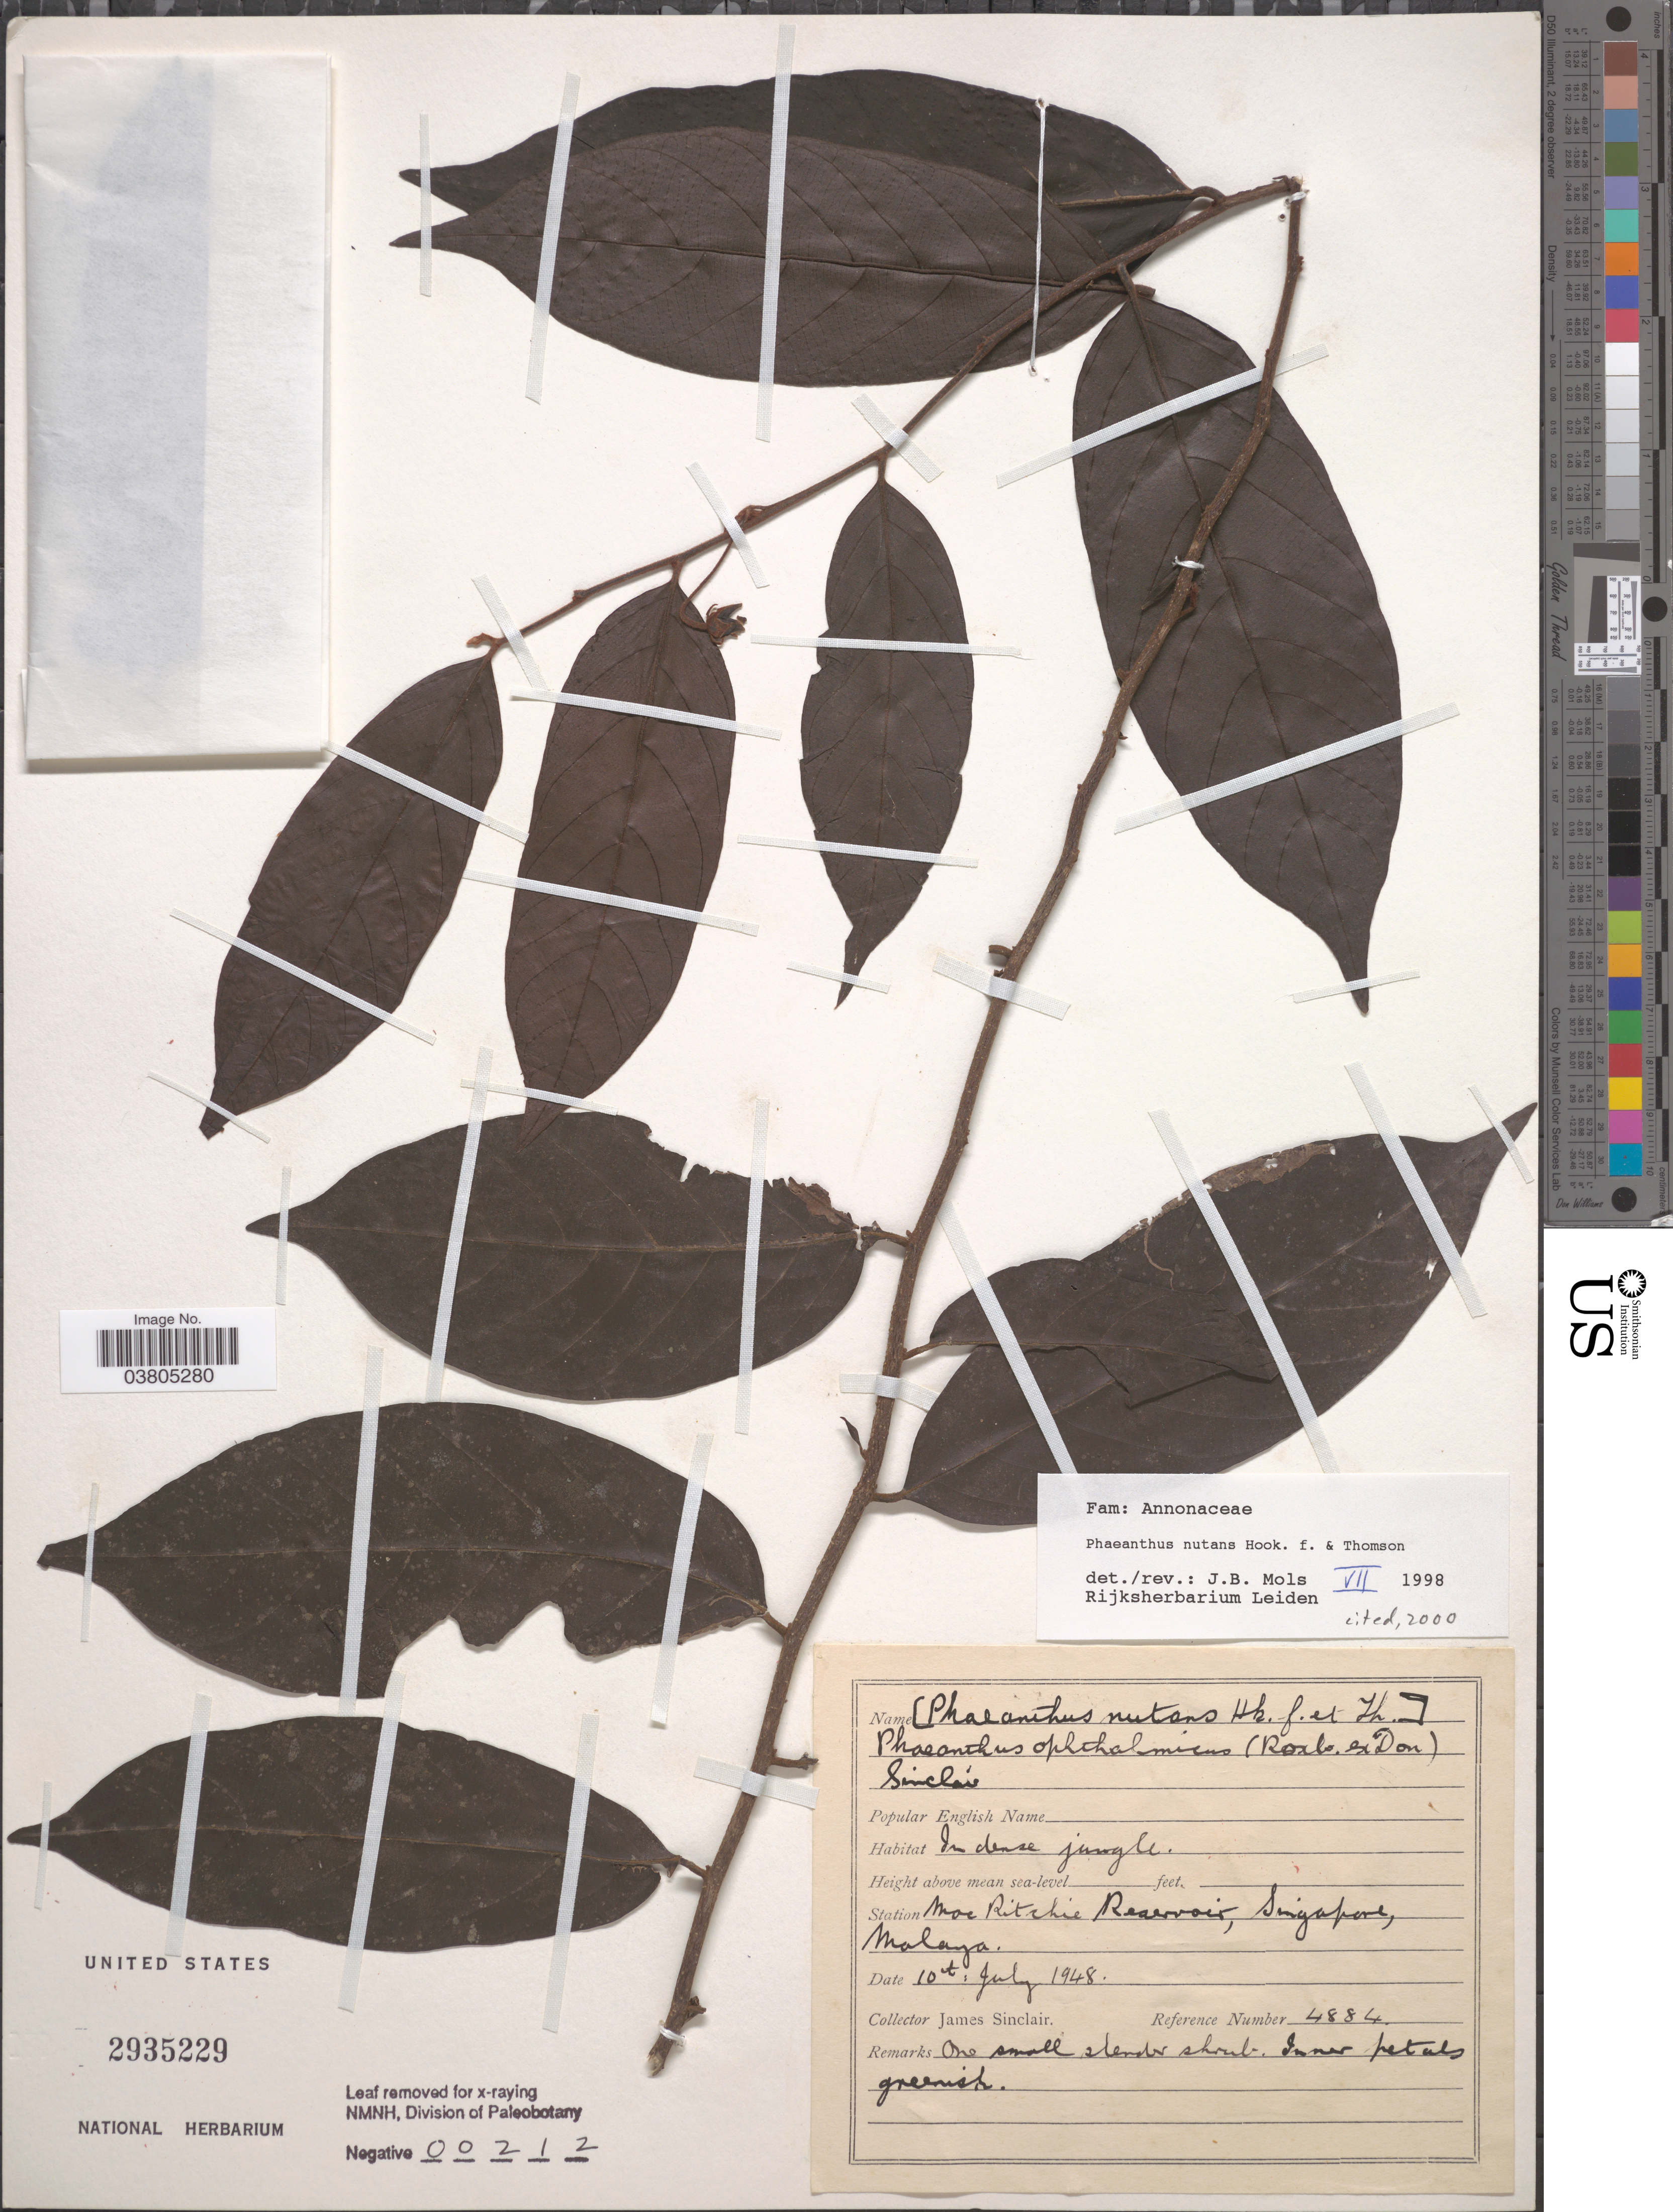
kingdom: Plantae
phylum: Tracheophyta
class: Magnoliopsida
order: Magnoliales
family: Annonaceae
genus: Phaeanthus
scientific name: Phaeanthus nutans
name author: Scheff.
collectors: J. Sinclair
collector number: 4884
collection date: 1948-07-10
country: Singapore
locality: Station MacRitchie Reservoir, Malaya.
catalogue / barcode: US 2935229